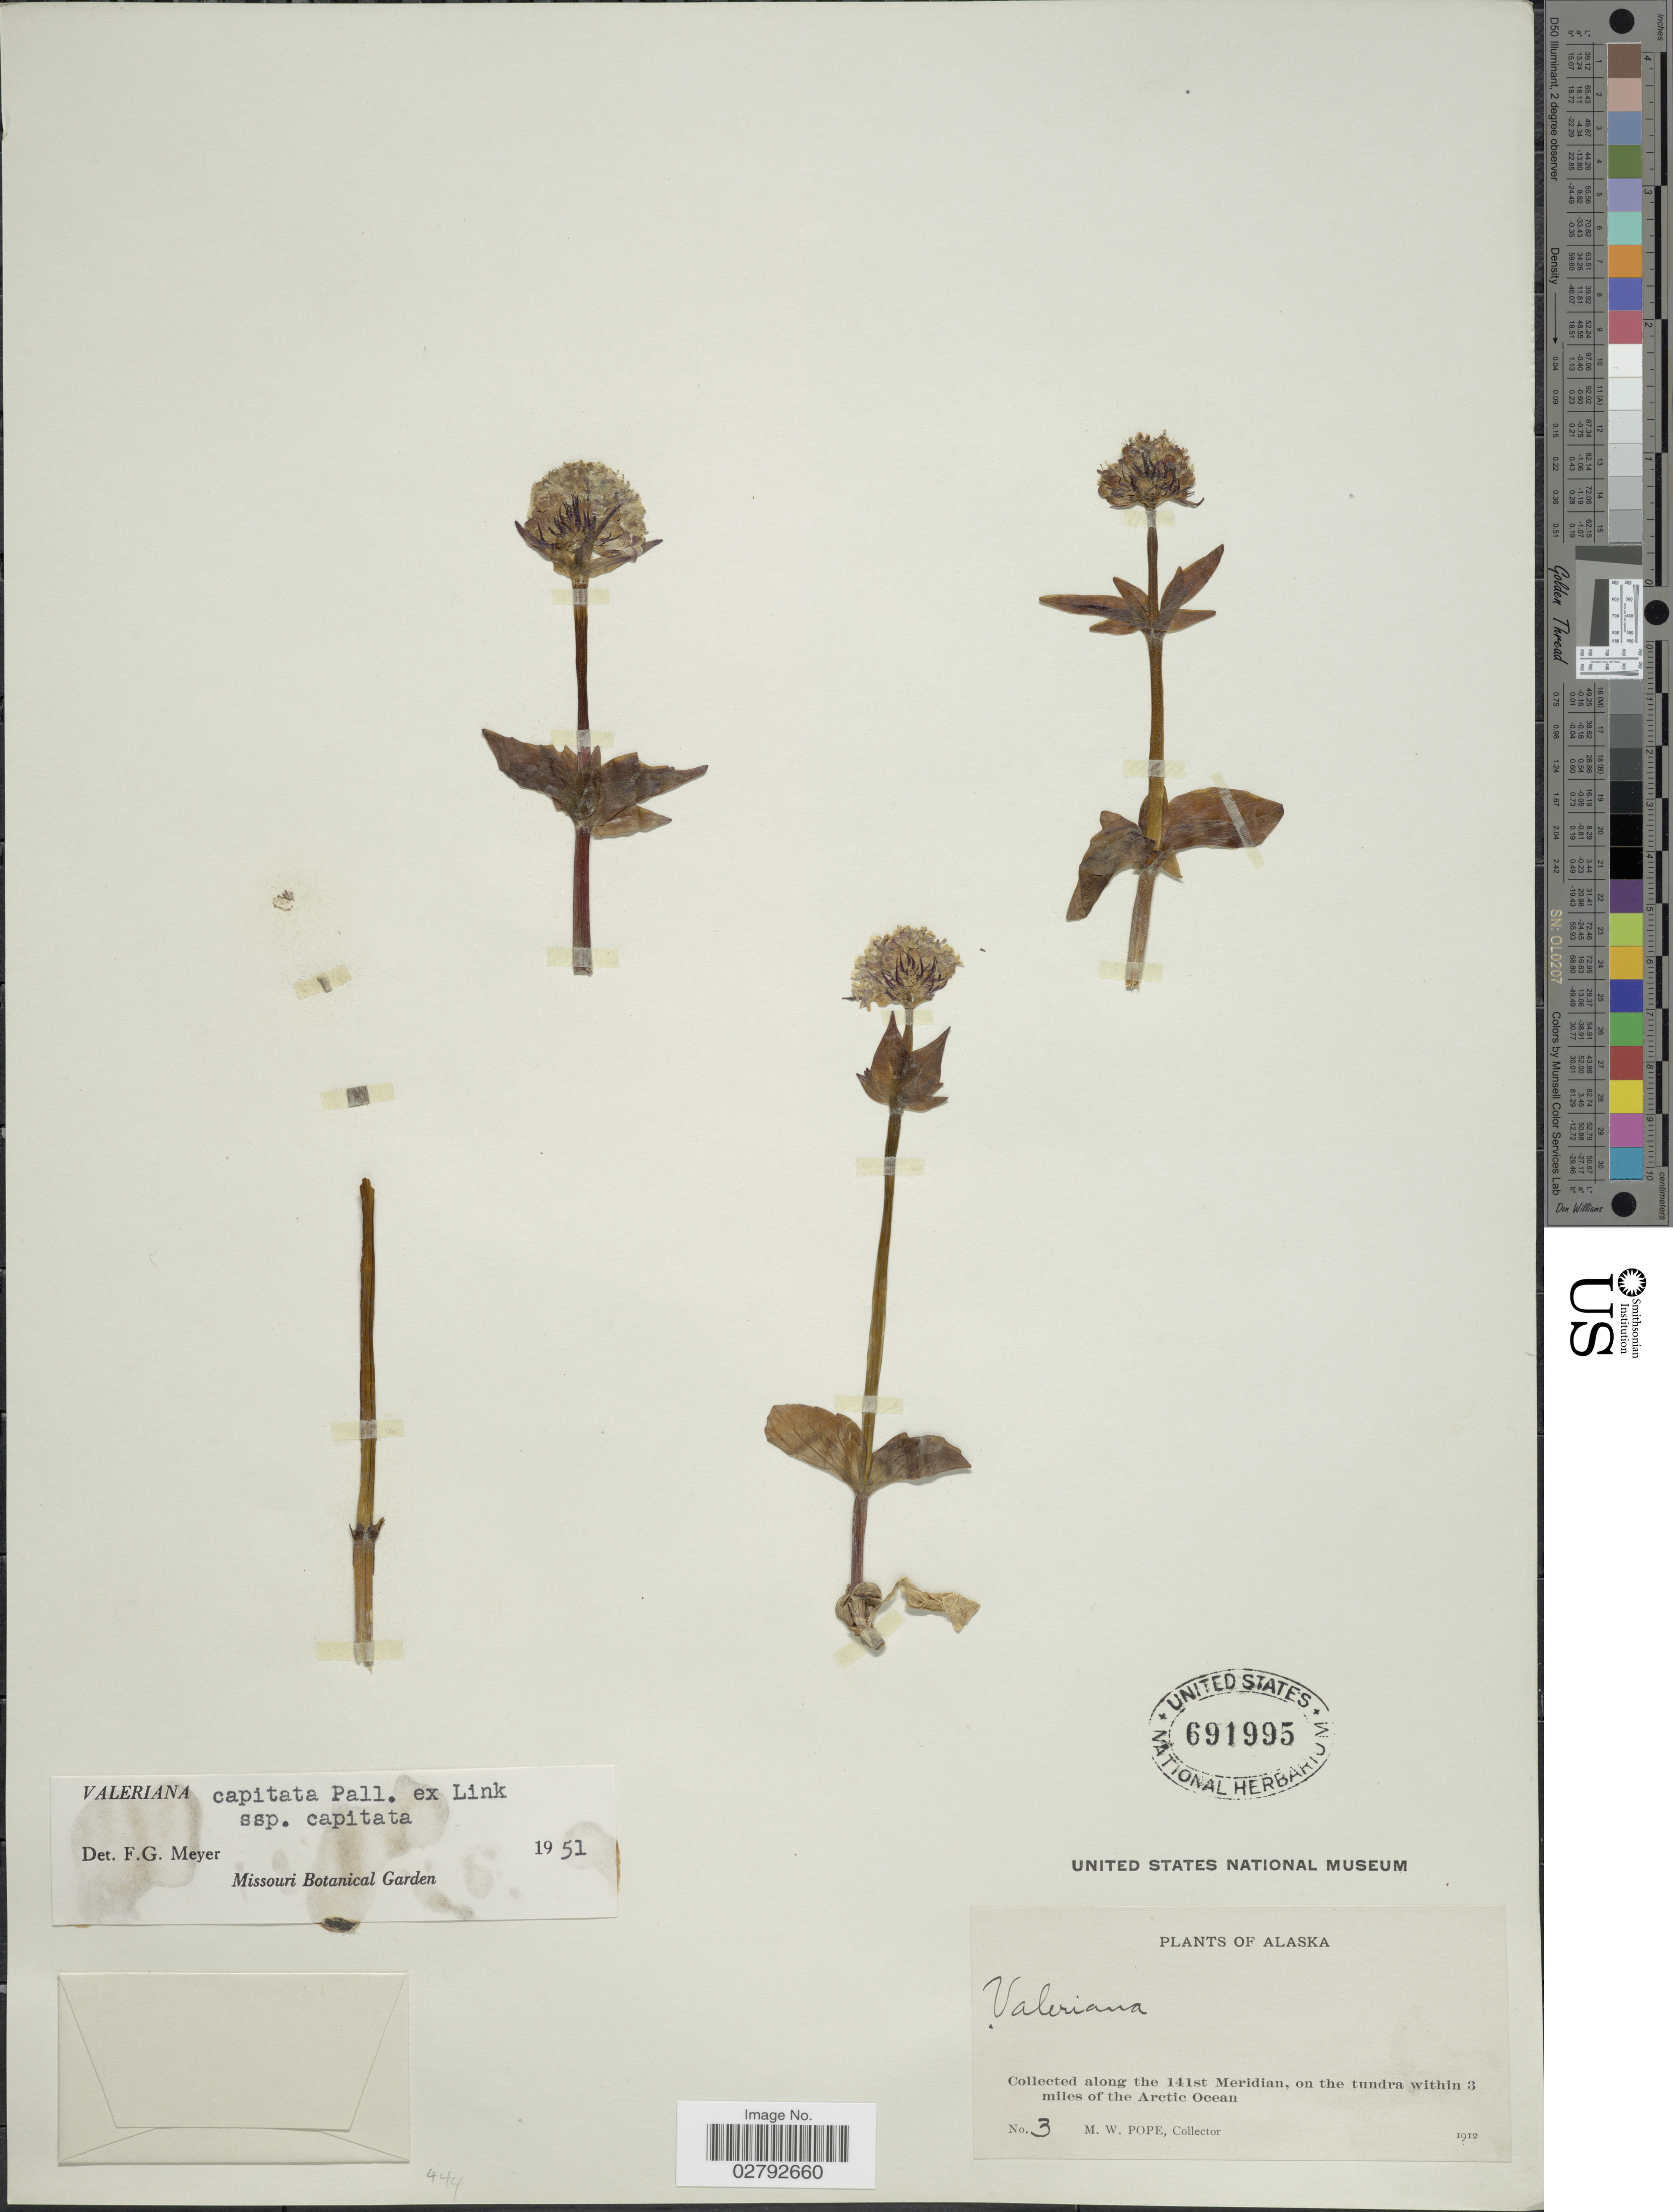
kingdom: Plantae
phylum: Tracheophyta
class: Magnoliopsida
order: Dipsacales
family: Caprifoliaceae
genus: Valeriana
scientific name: Valeriana capitata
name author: Link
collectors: M. Pope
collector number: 3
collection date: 1912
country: United States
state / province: Alaska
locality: Collected along the 14st Meridian, on the tundra within 3 miles of the Arctic Ocean.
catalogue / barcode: US 691995